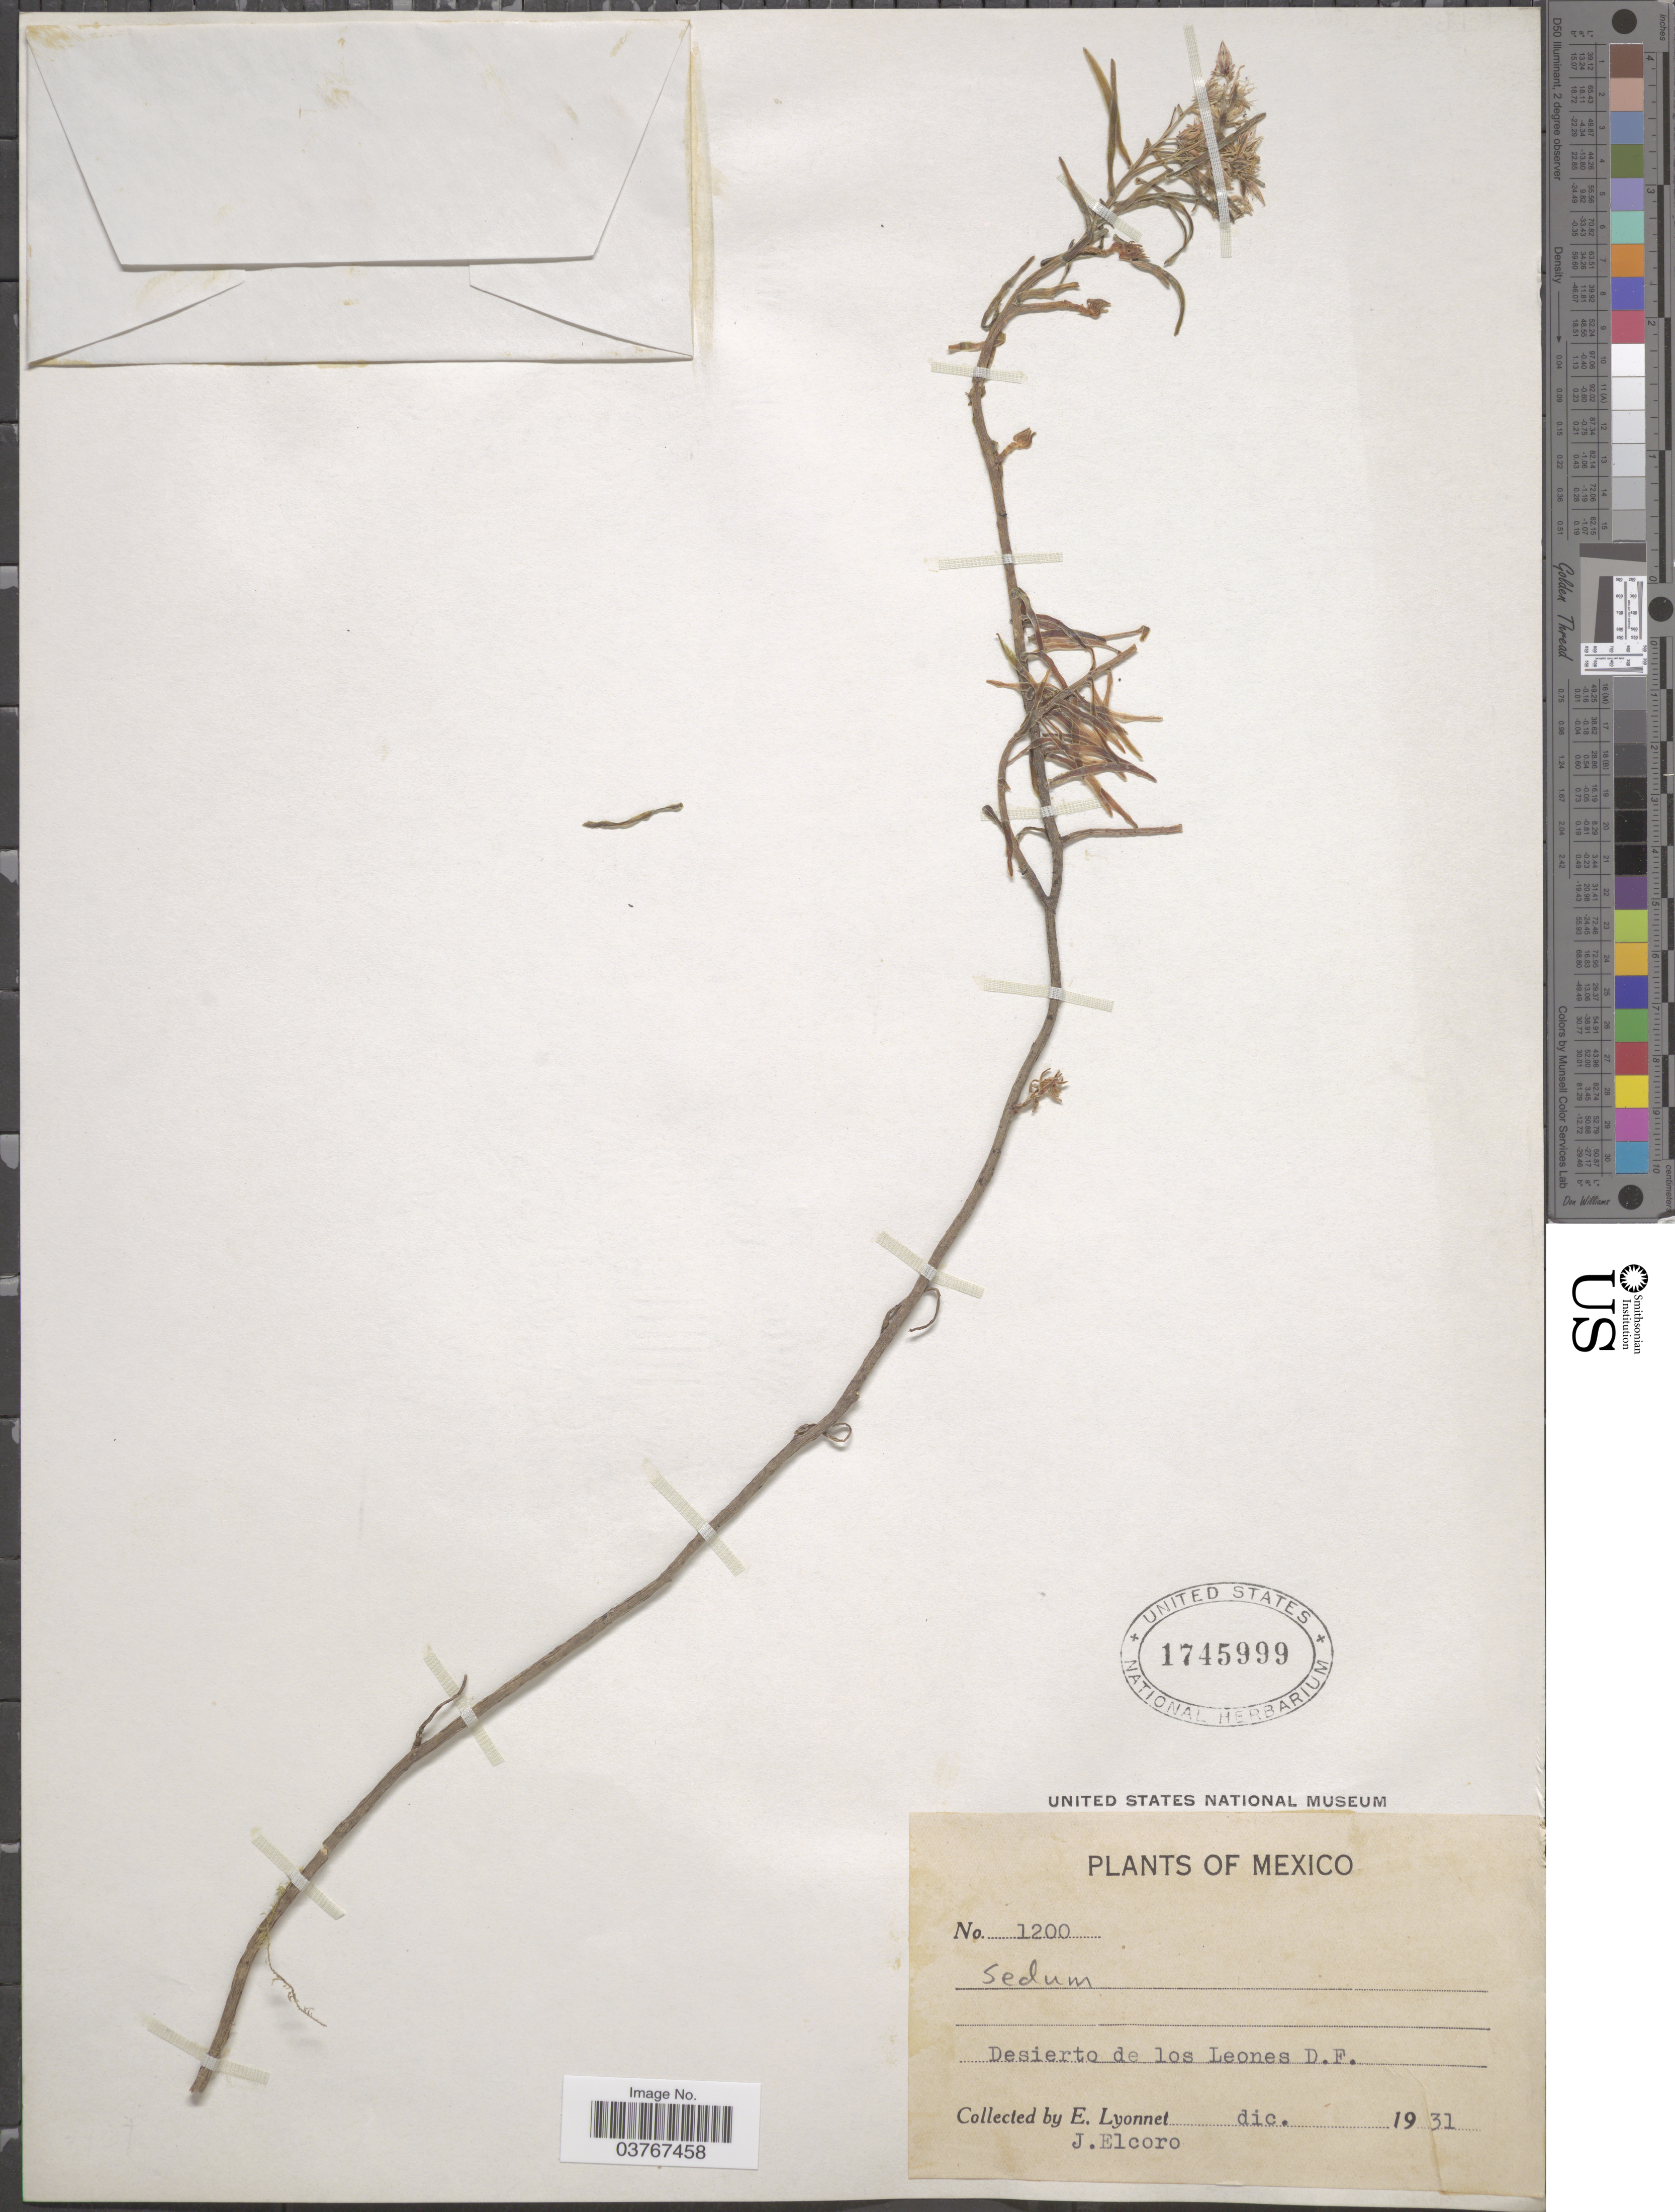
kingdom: Plantae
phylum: Tracheophyta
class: Magnoliopsida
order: Saxifragales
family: Crassulaceae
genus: Sedum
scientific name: Sedum sp.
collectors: E. Lyonnet & J. Elcoro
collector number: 1200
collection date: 1931-12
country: Mexico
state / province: Distrito Federal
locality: Desierto de los Leones.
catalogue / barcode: US 1745999